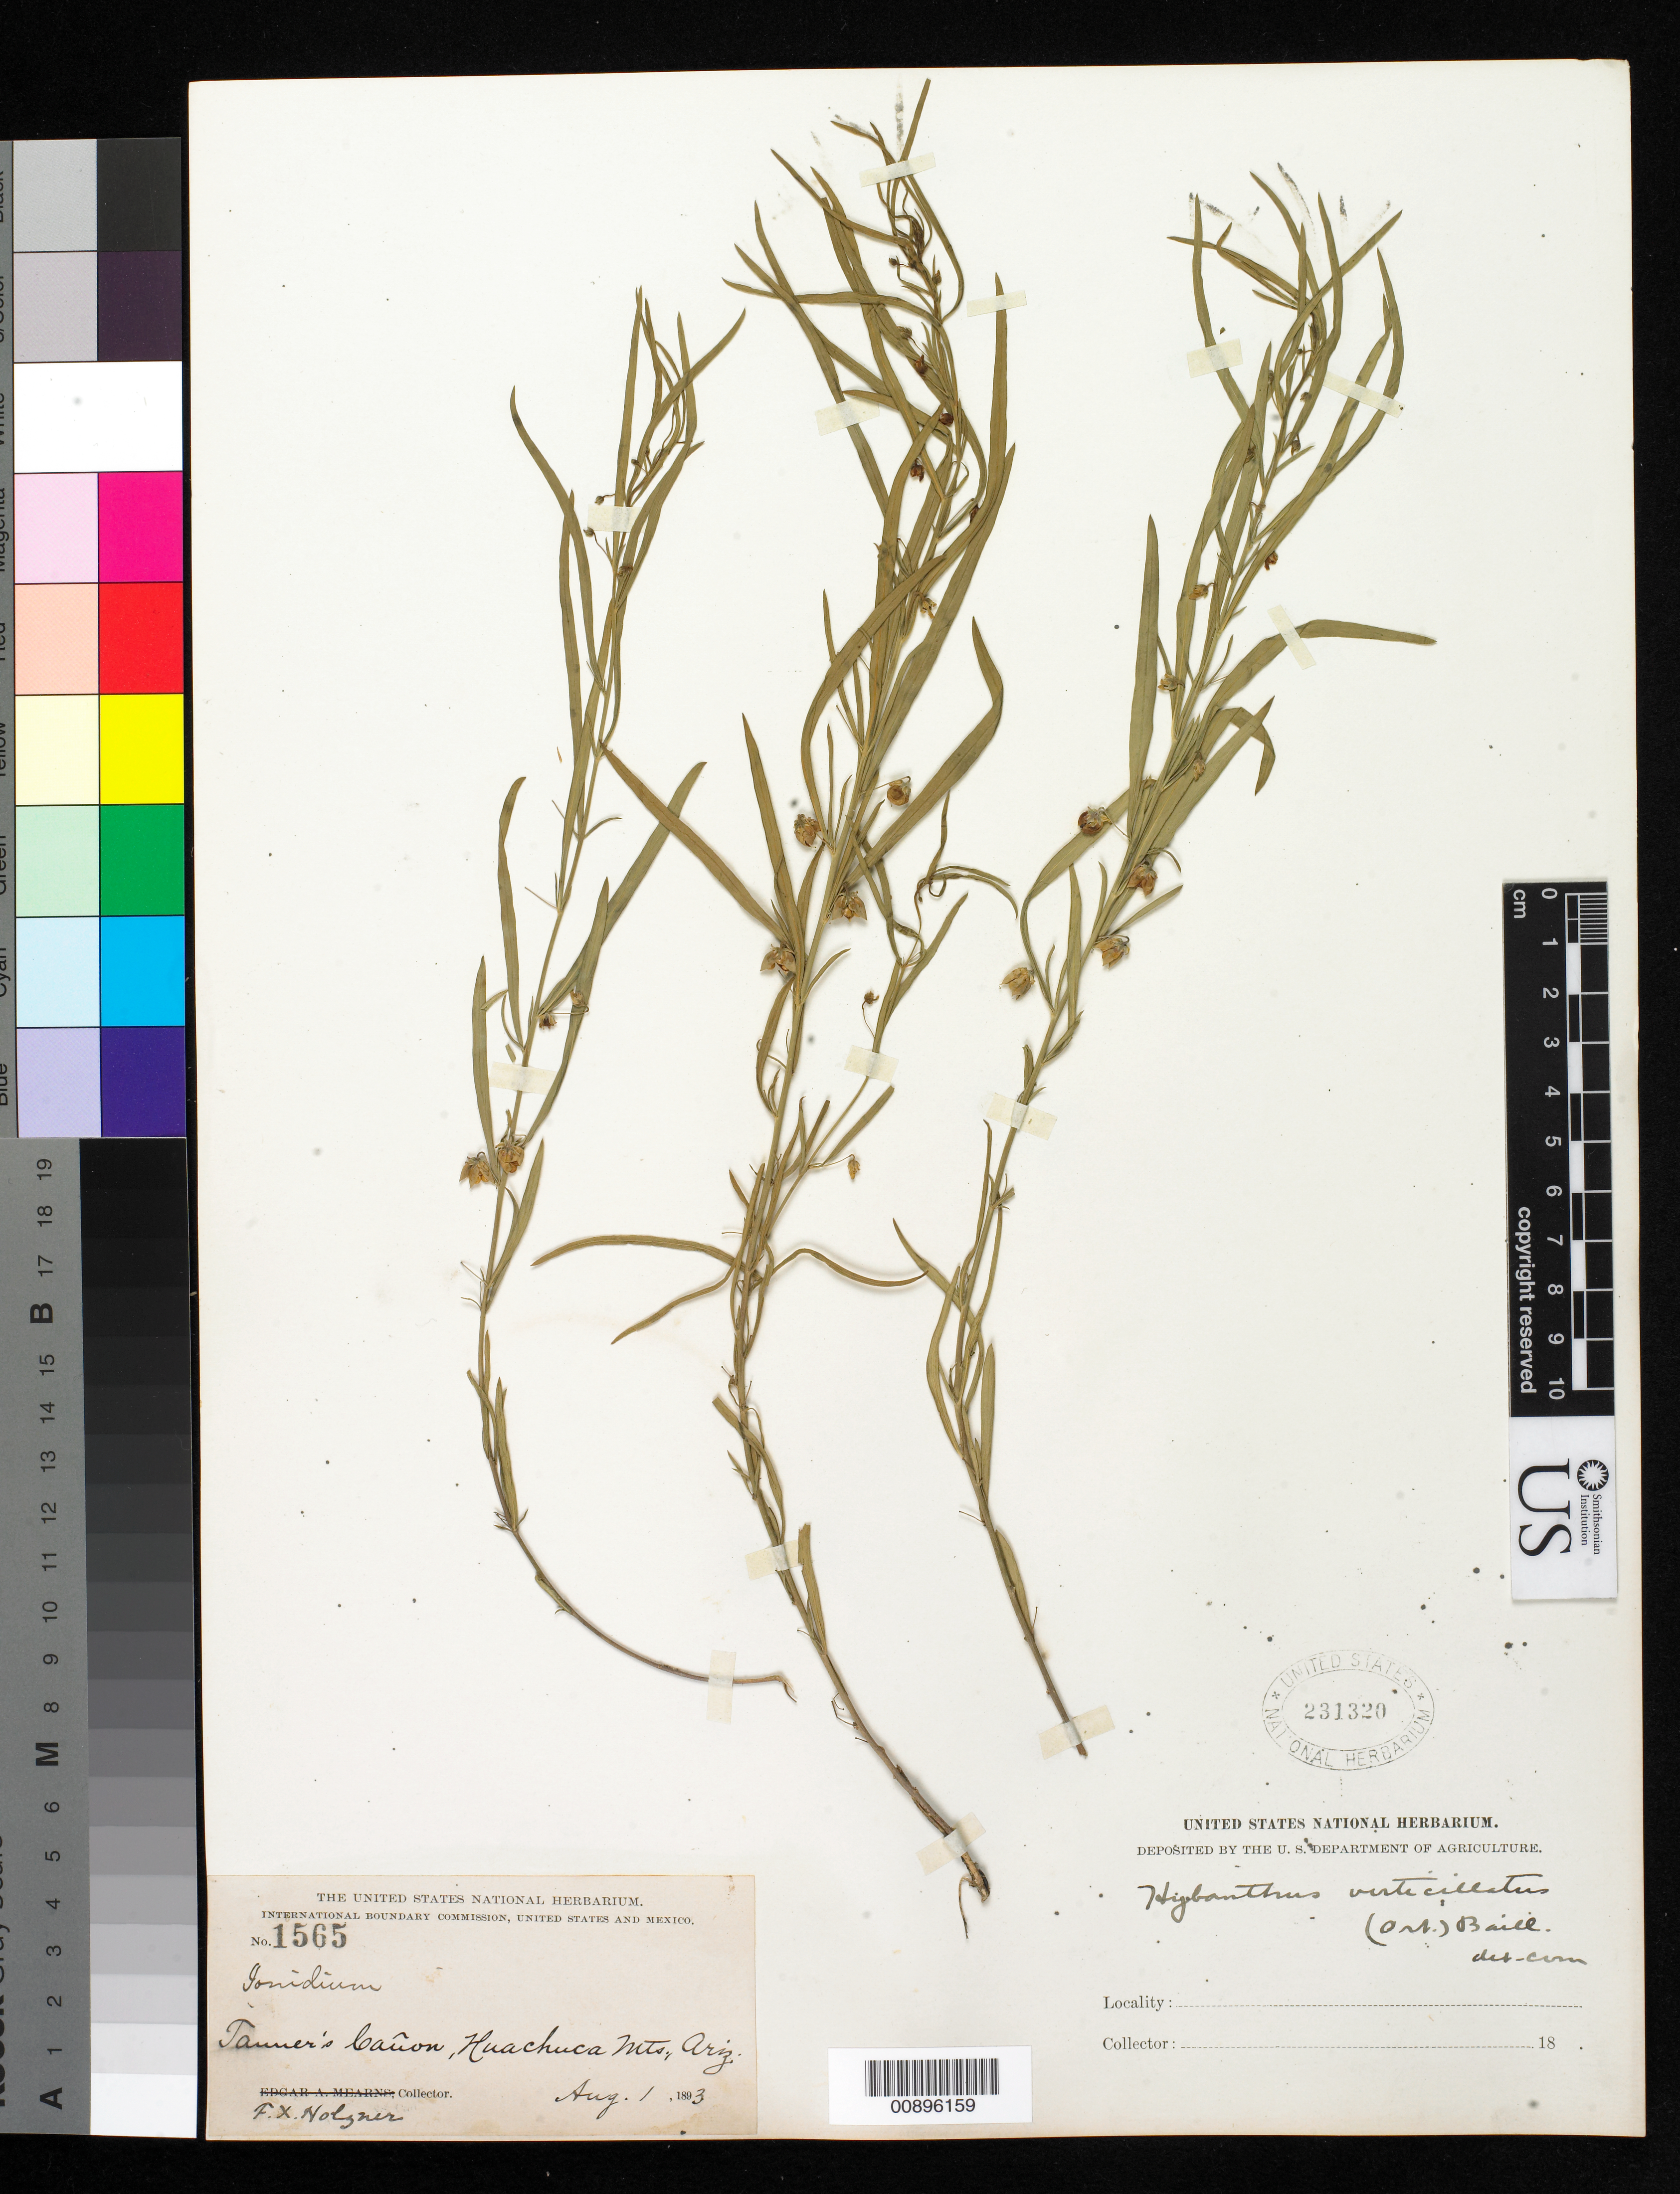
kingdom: Plantae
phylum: Tracheophyta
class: Magnoliopsida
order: Malpighiales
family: Violaceae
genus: Pombalia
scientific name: Pombalia verticillata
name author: (Ortega) Paula-Souza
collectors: F. X. Holzner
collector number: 1565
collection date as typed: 01 Aug 1893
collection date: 1893-08-01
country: United States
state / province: Arizona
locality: Tanner's Canyon, Huachuca Mts.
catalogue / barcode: US 231320